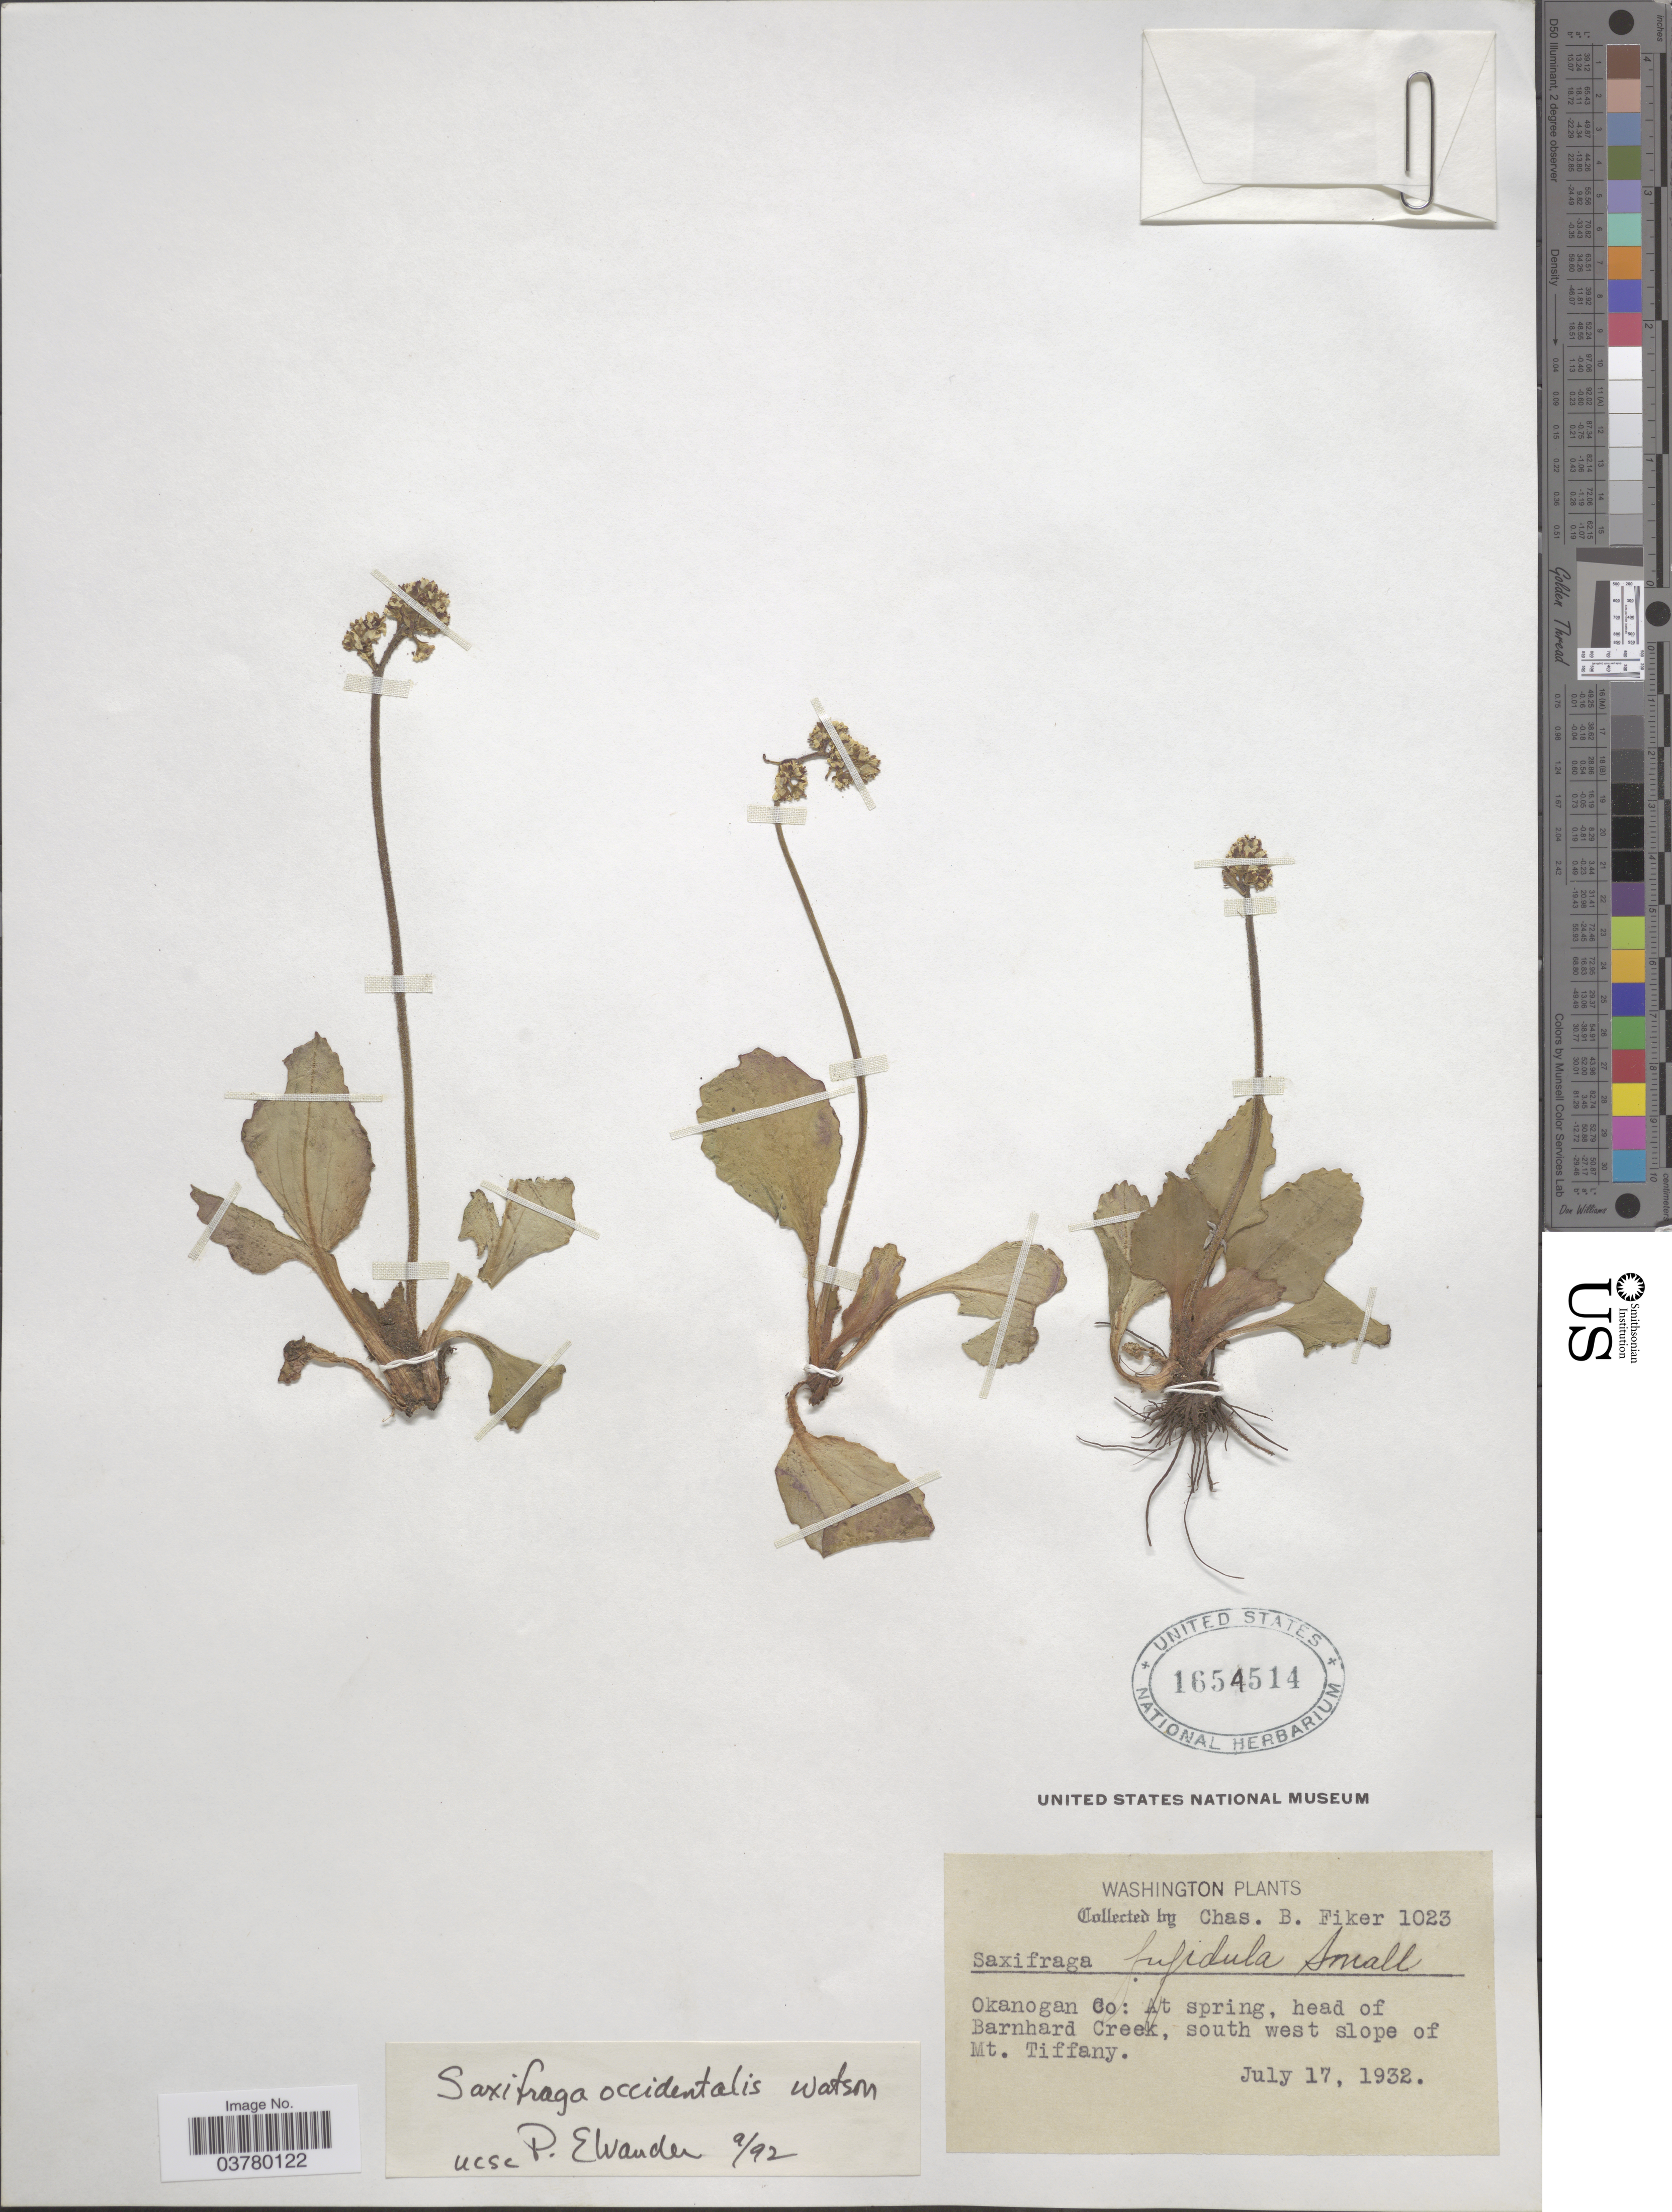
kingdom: Plantae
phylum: Tracheophyta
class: Magnoliopsida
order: Saxifragales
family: Saxifragaceae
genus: Micranthes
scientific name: Micranthes occidentalis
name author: (S. Watson) Small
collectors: C. Fiker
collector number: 1023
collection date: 1932-07-17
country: United States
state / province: Washington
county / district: Okanogan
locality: Okanogan Co: At spring, head of Barnhard Creek, south west slope of Mt. Tiffany.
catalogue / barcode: US 1654514